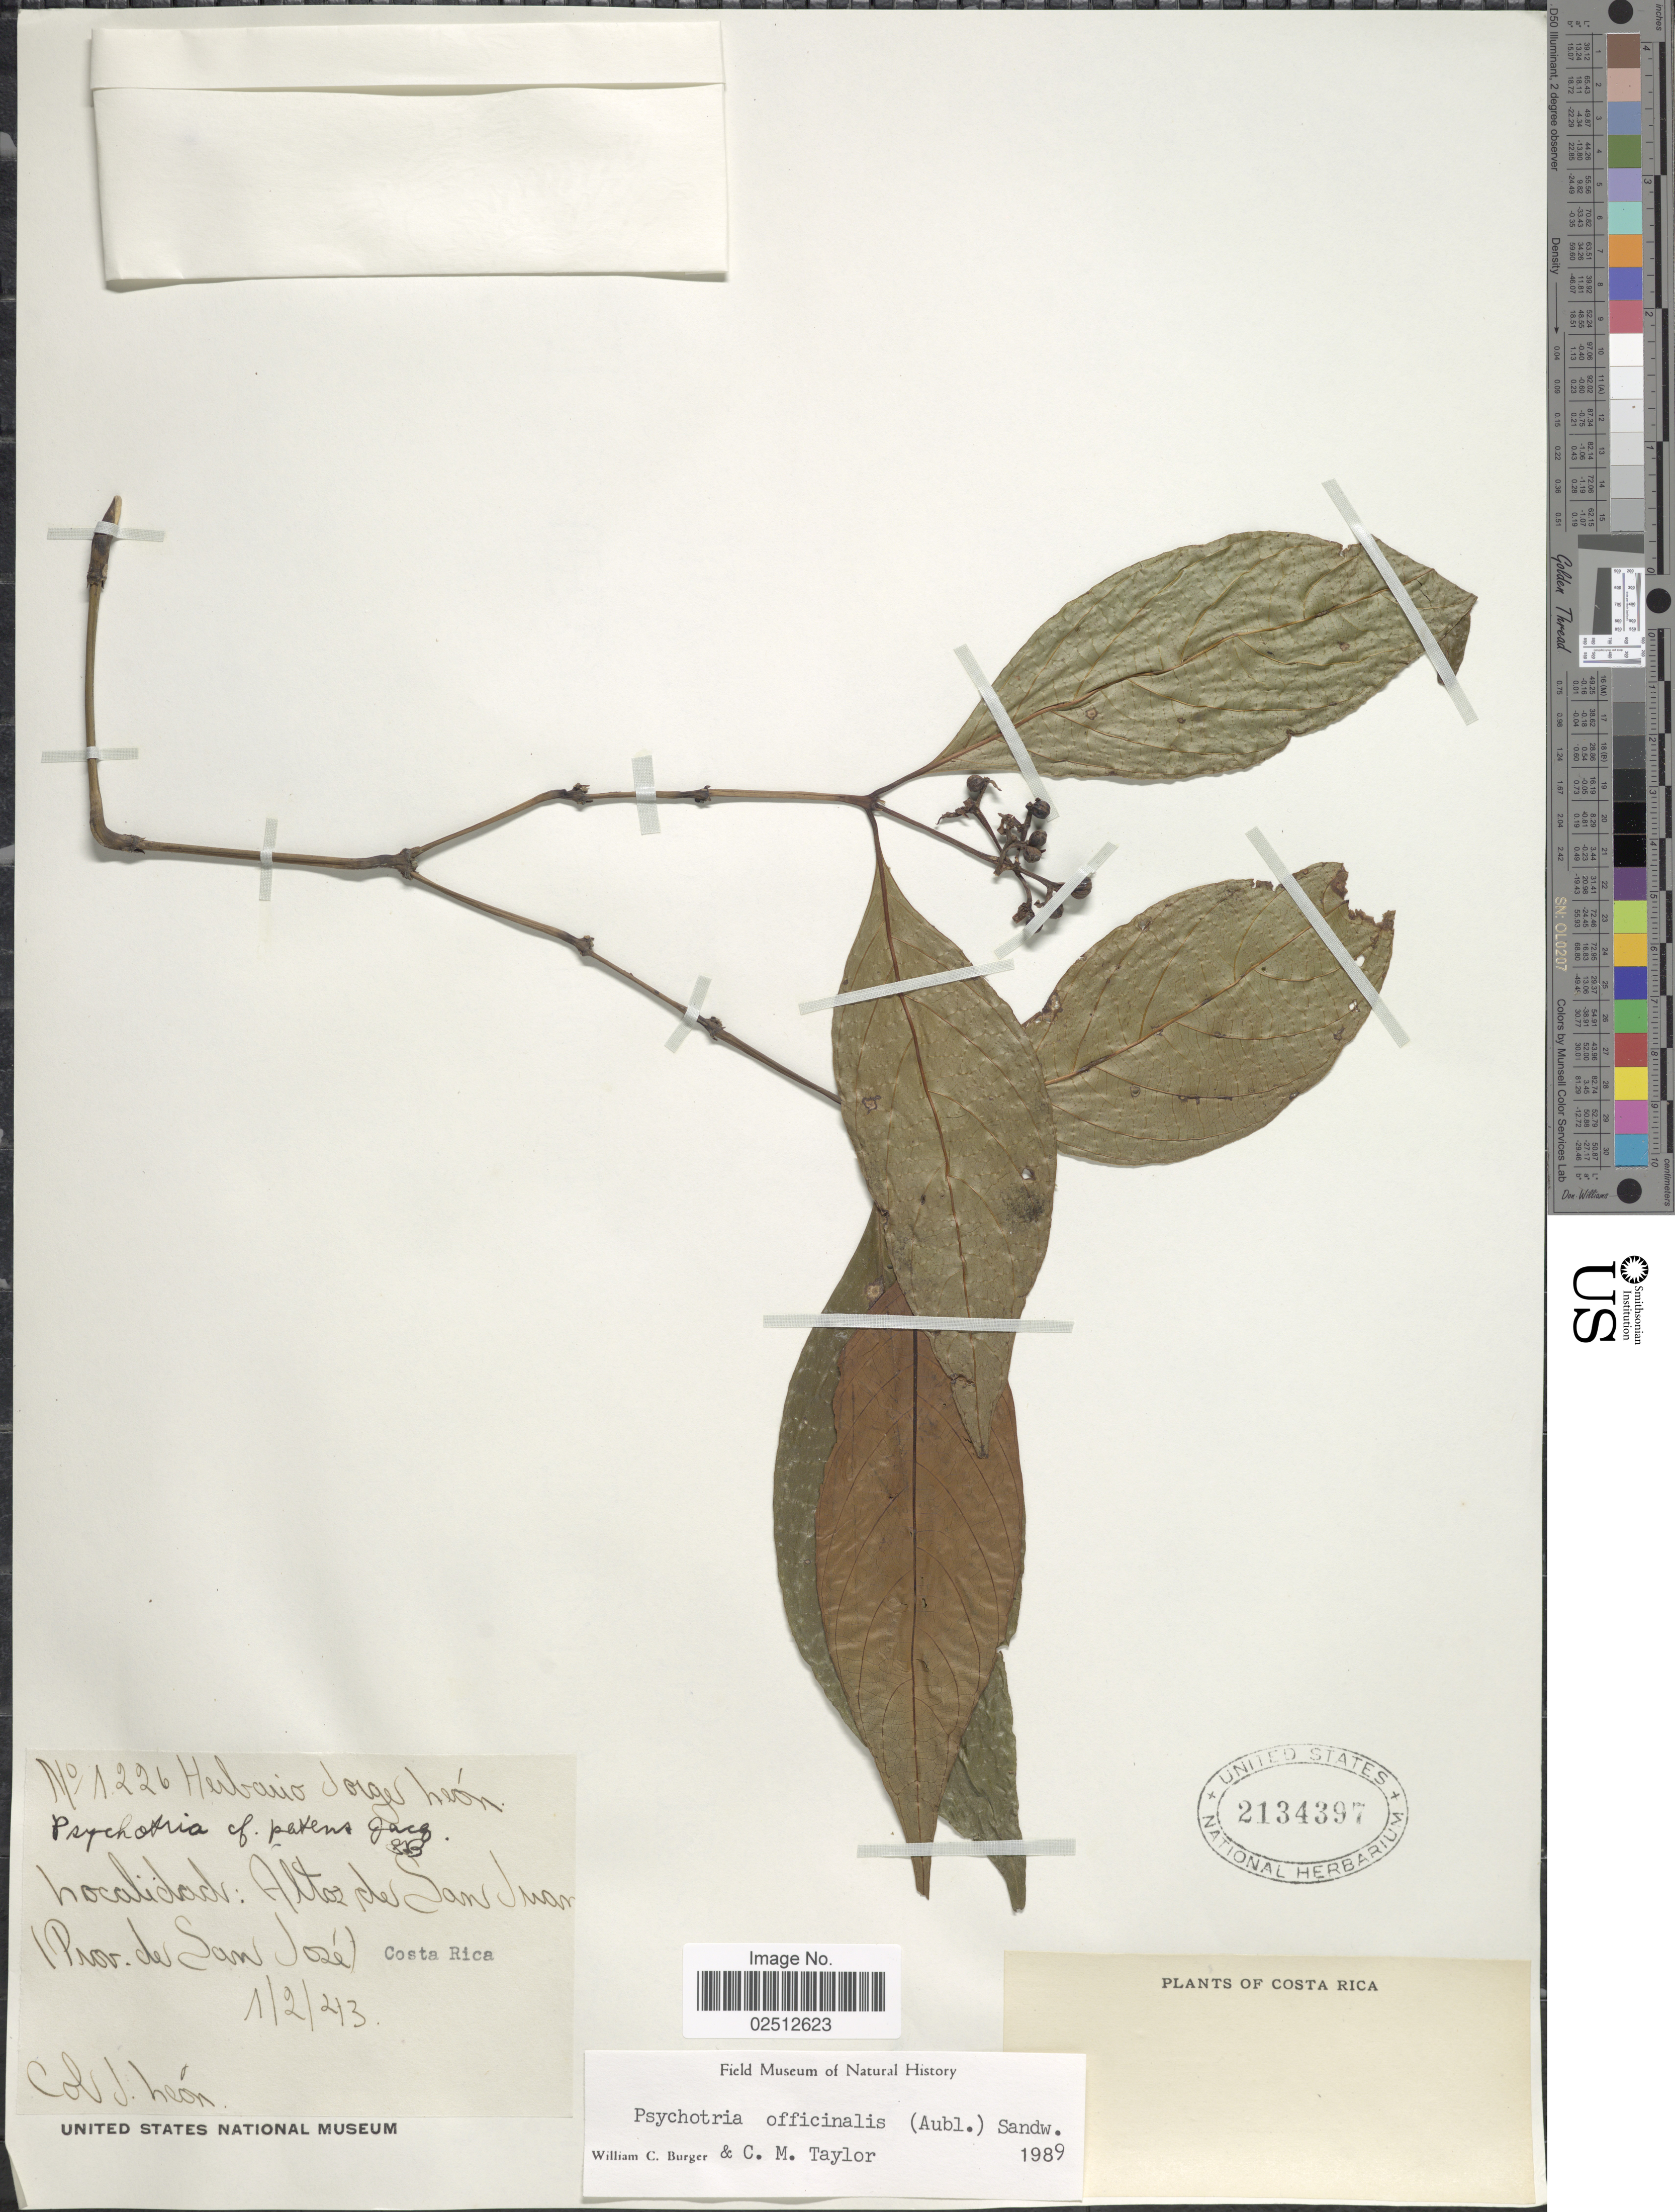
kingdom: Plantae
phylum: Tracheophyta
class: Magnoliopsida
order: Gentianales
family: Rubiaceae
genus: Psychotria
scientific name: Psychotria officinalis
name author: (Aubl.) Raeusch.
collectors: J. León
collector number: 1226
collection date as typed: Transcribed d/m/y: 1/2/43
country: Costa Rica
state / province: San José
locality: Altos de San Juan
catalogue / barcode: US 2134397